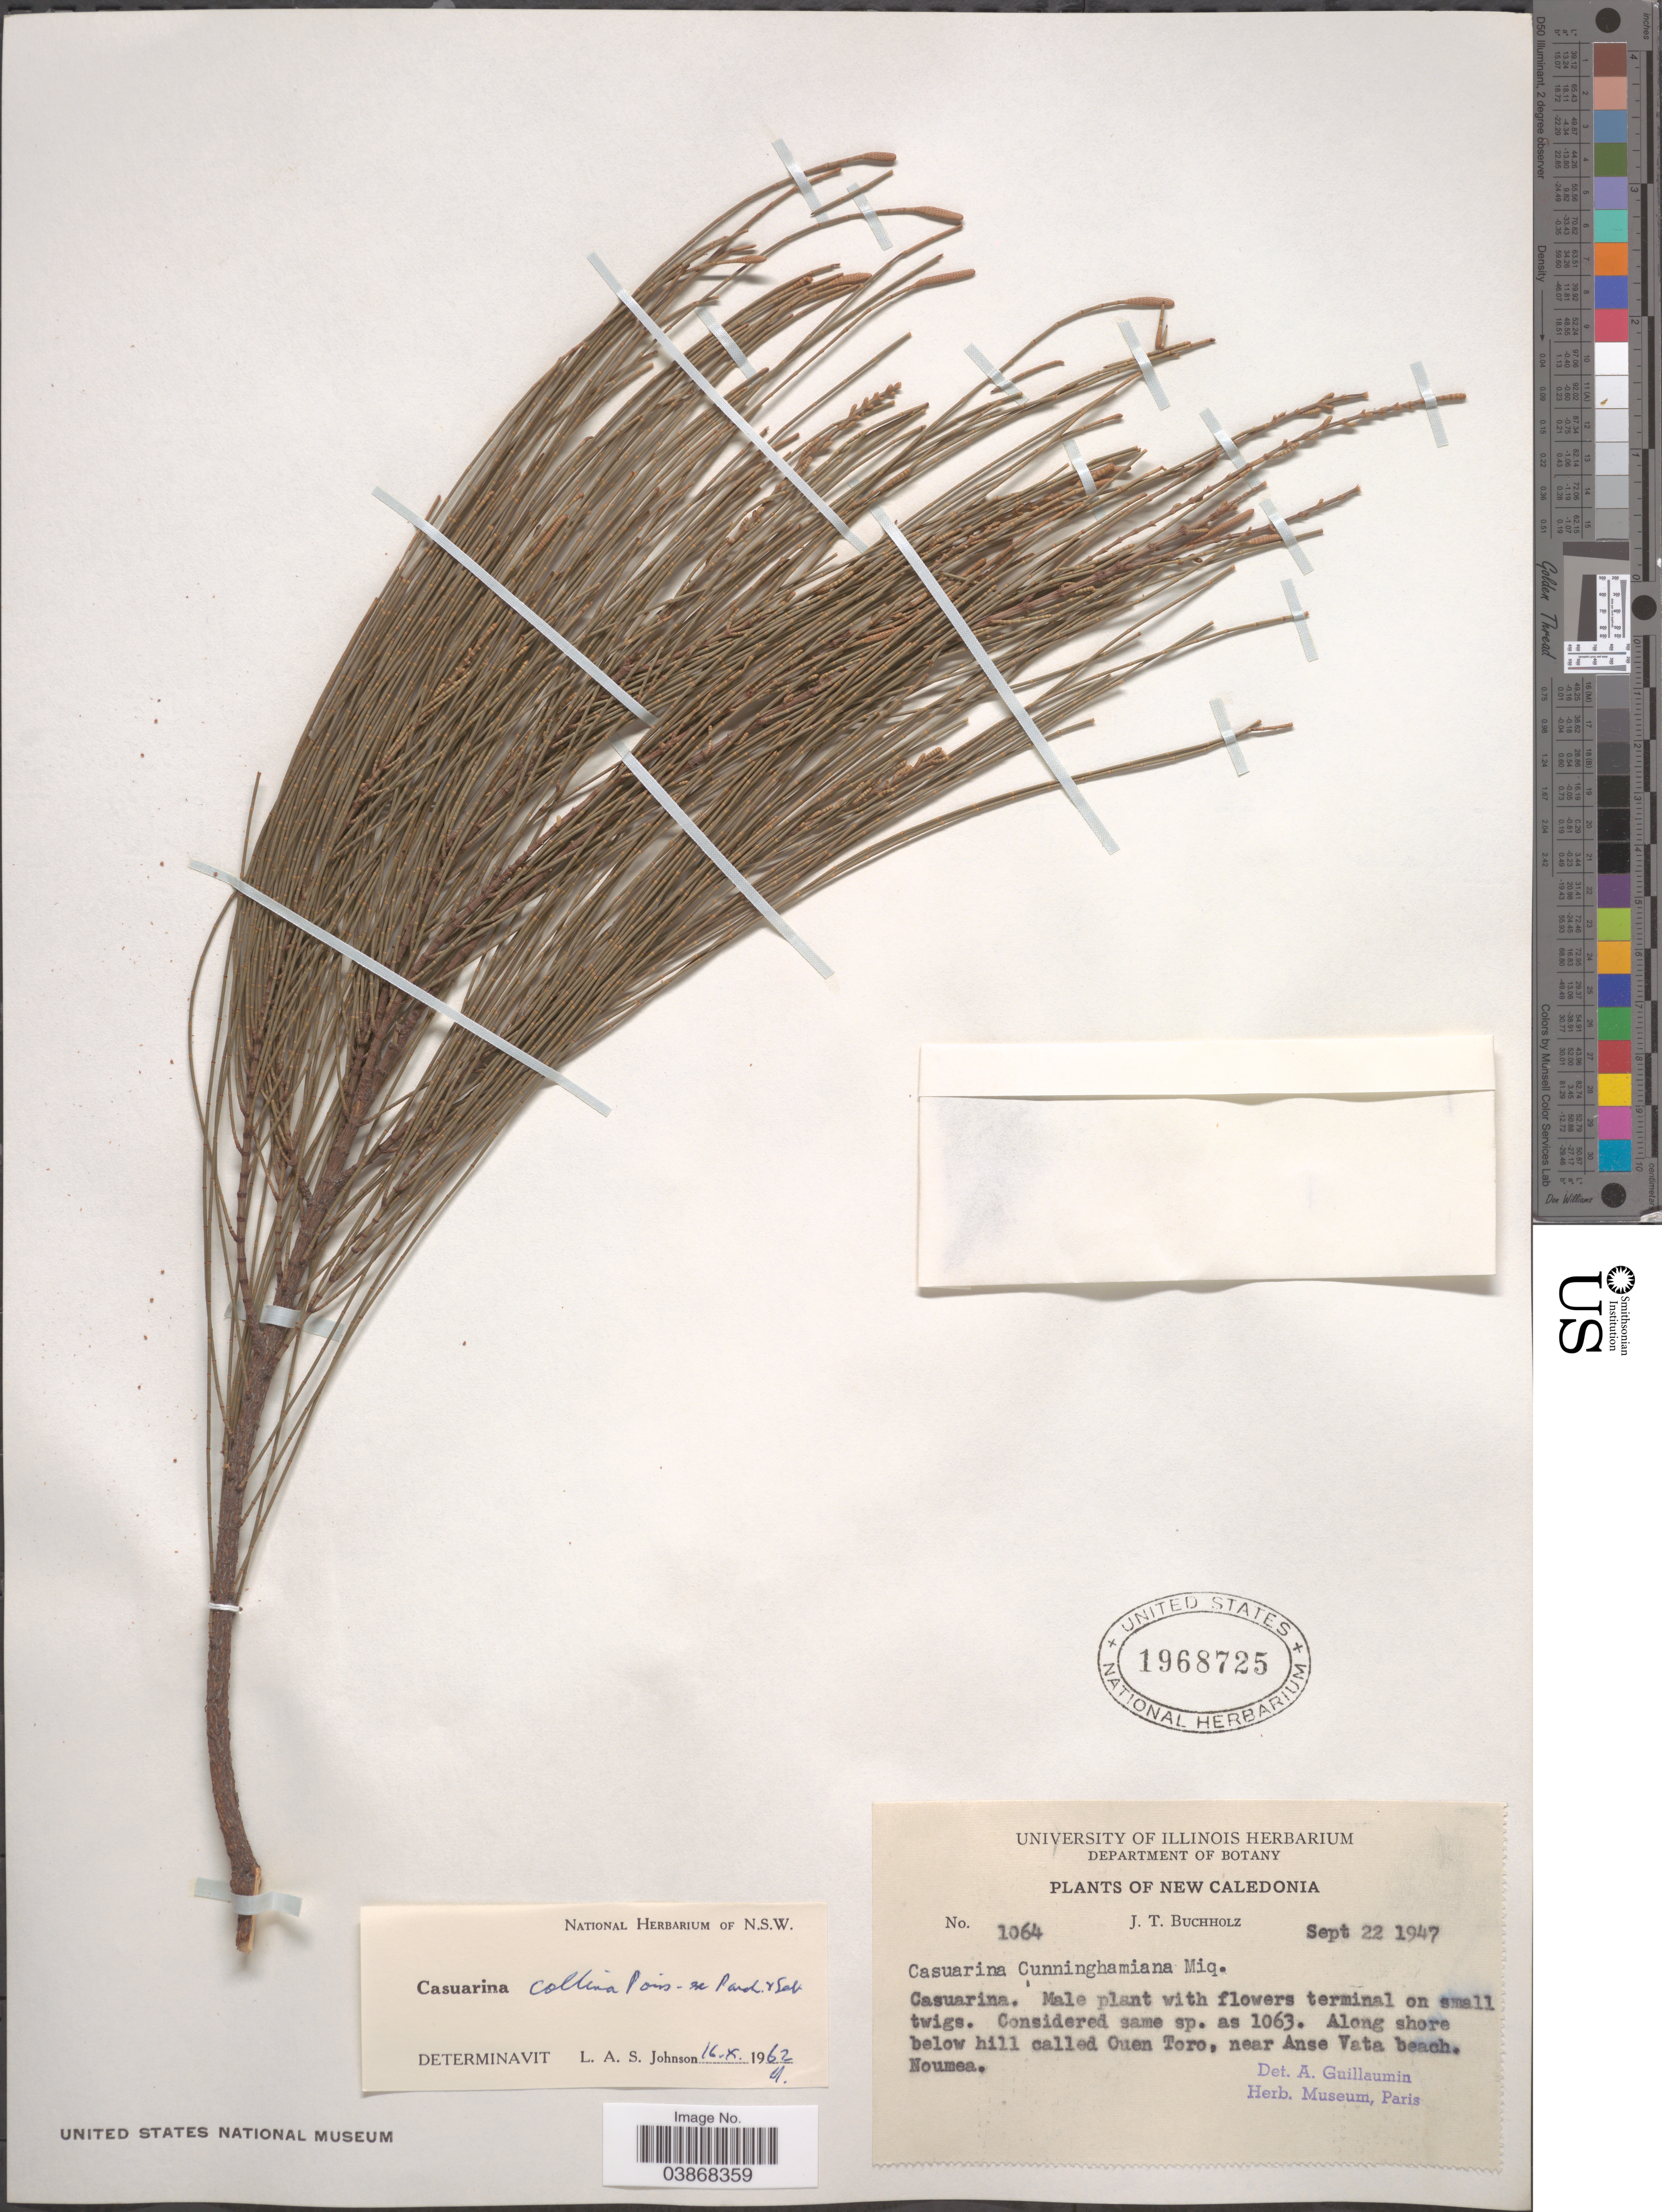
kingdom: Plantae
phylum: Tracheophyta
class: Magnoliopsida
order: Fagales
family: Casuarinaceae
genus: Casuarina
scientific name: Casuarina collina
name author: J. Poiss. ex Pancher & Sebert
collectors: J. T. Buchholz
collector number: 1064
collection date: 1947-09-22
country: New Caledonia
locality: Along shore below hill called Ouen Toro, near Anse Vata beach. Noumea.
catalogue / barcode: US 1968725